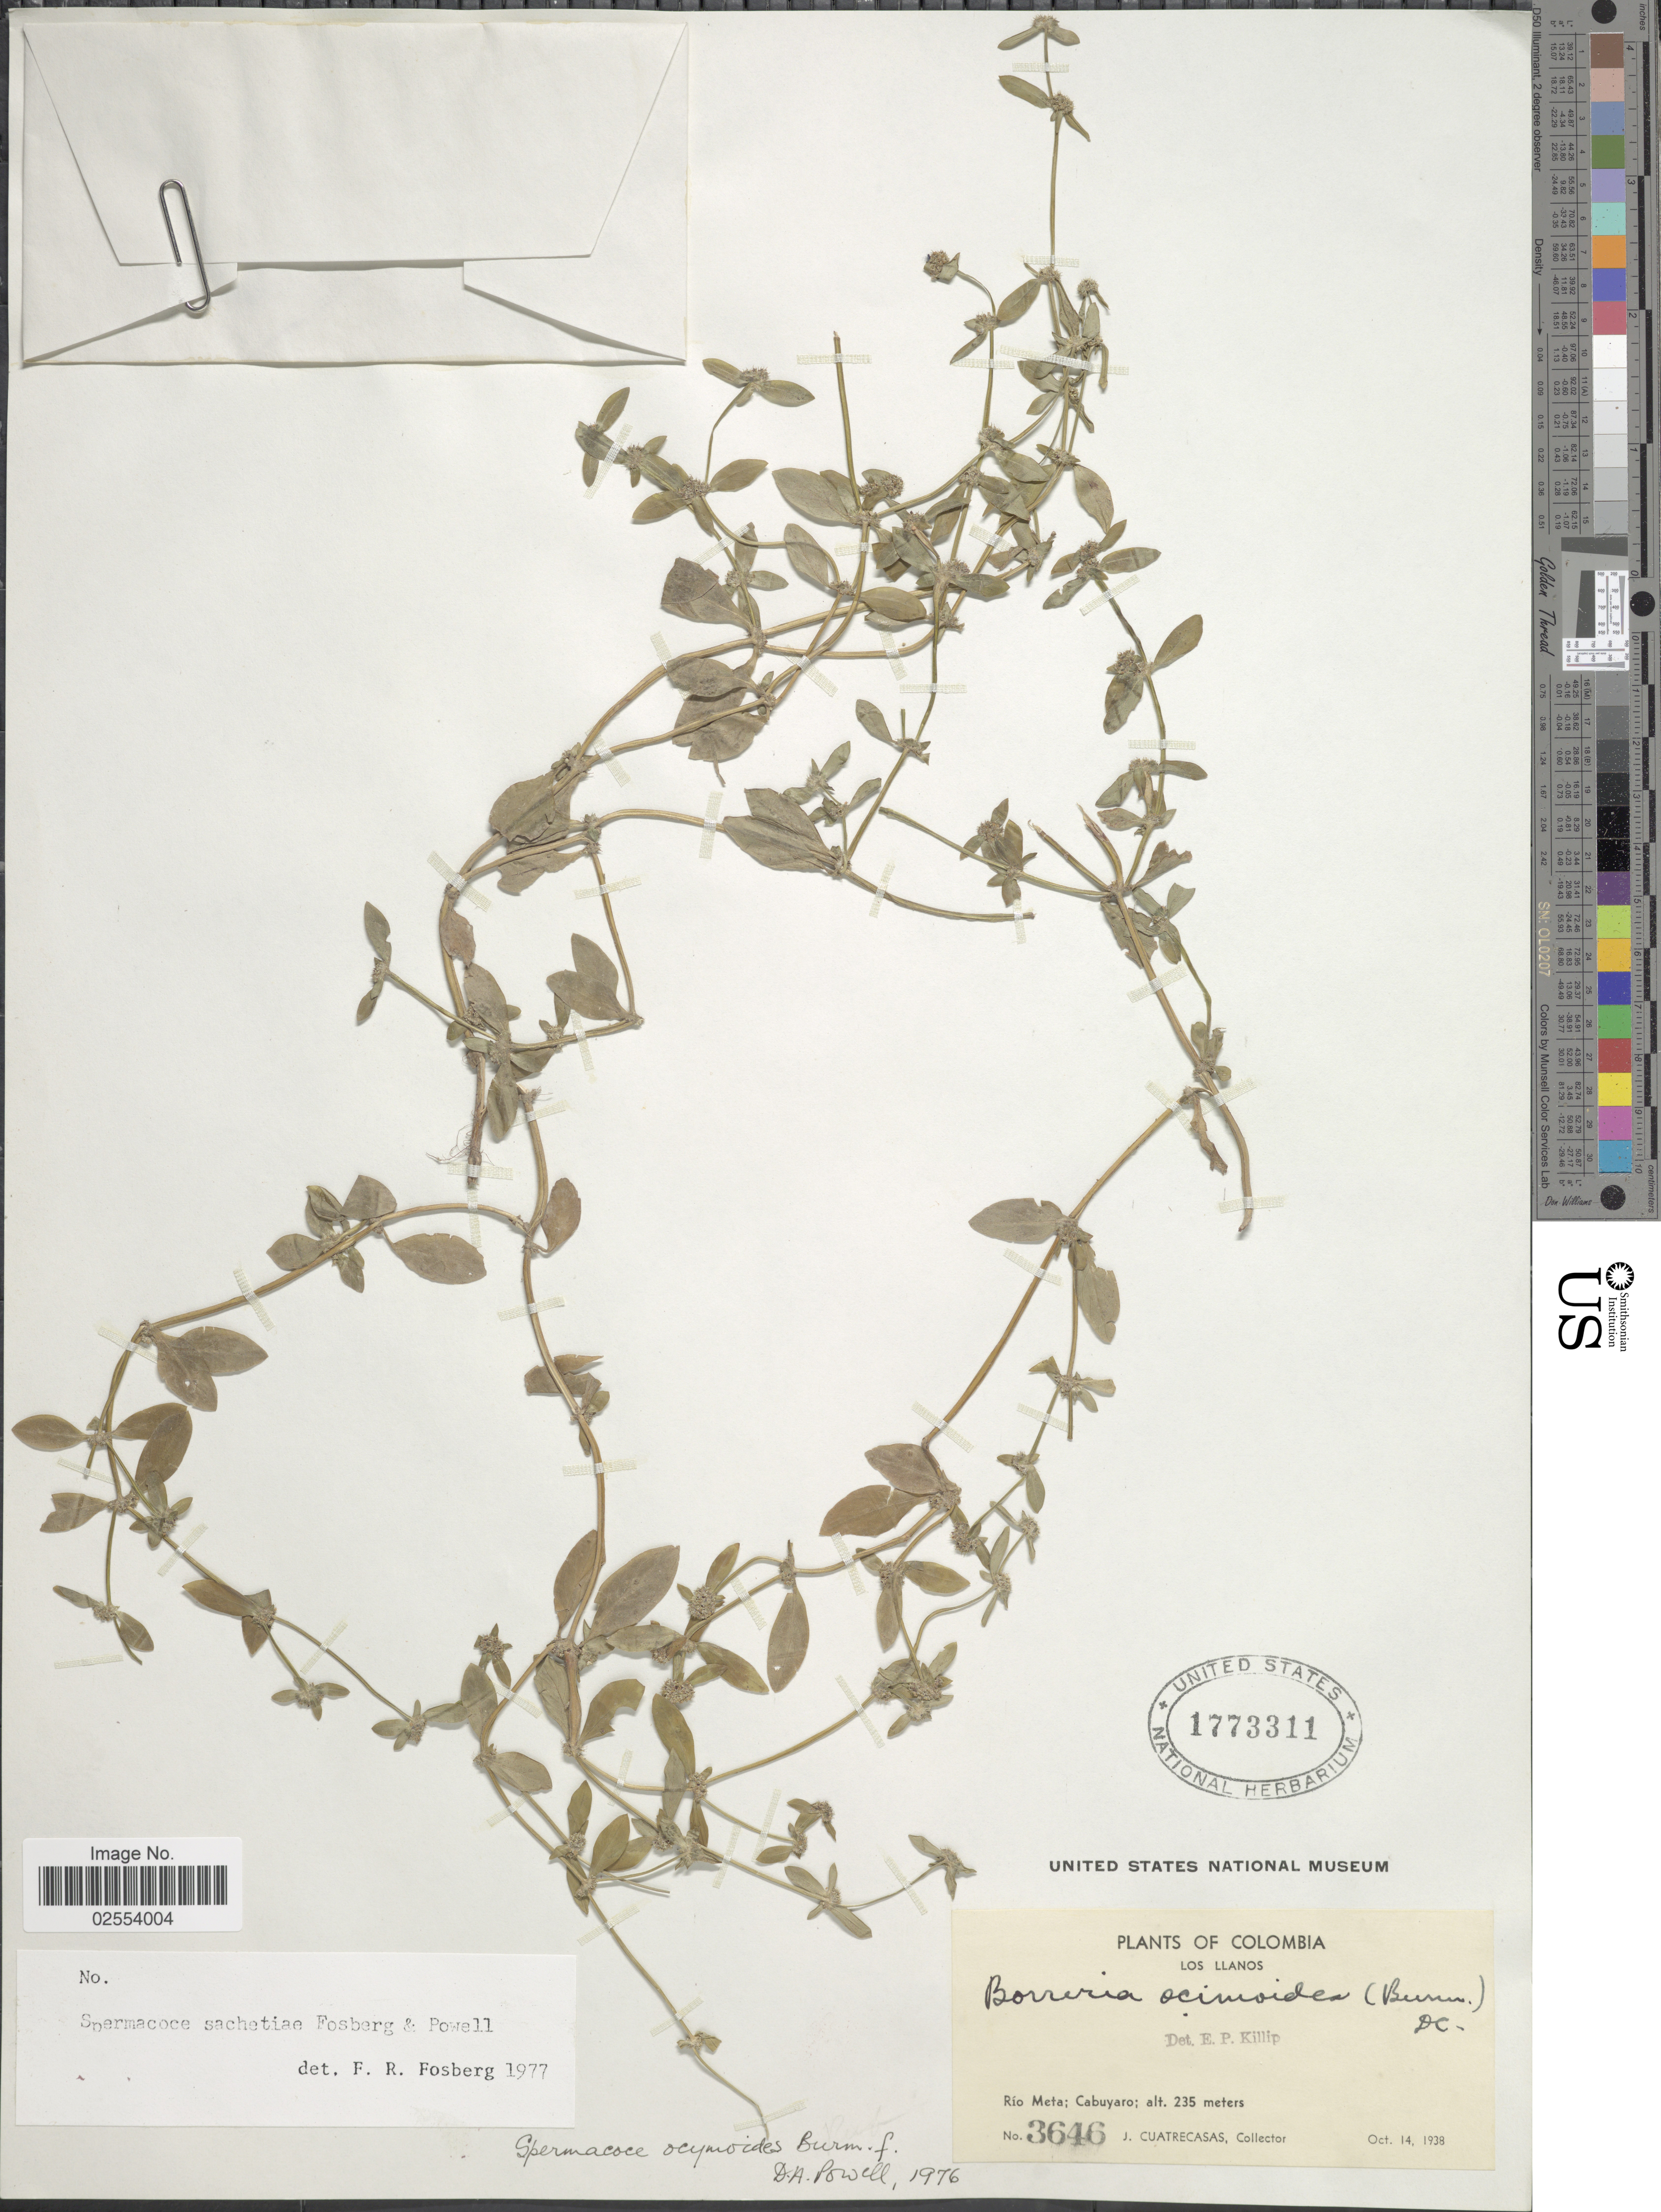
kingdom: Plantae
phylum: Tracheophyta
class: Magnoliopsida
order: Gentianales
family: Rubiaceae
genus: Spermacoce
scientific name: Spermacoce mauritiana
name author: Gideon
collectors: J. Cuatrecasas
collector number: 3646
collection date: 1938-10-14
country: Colombia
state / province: Meta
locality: Los Llanos, Rio Meta; Cabuyaro.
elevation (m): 235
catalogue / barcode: US 1773311